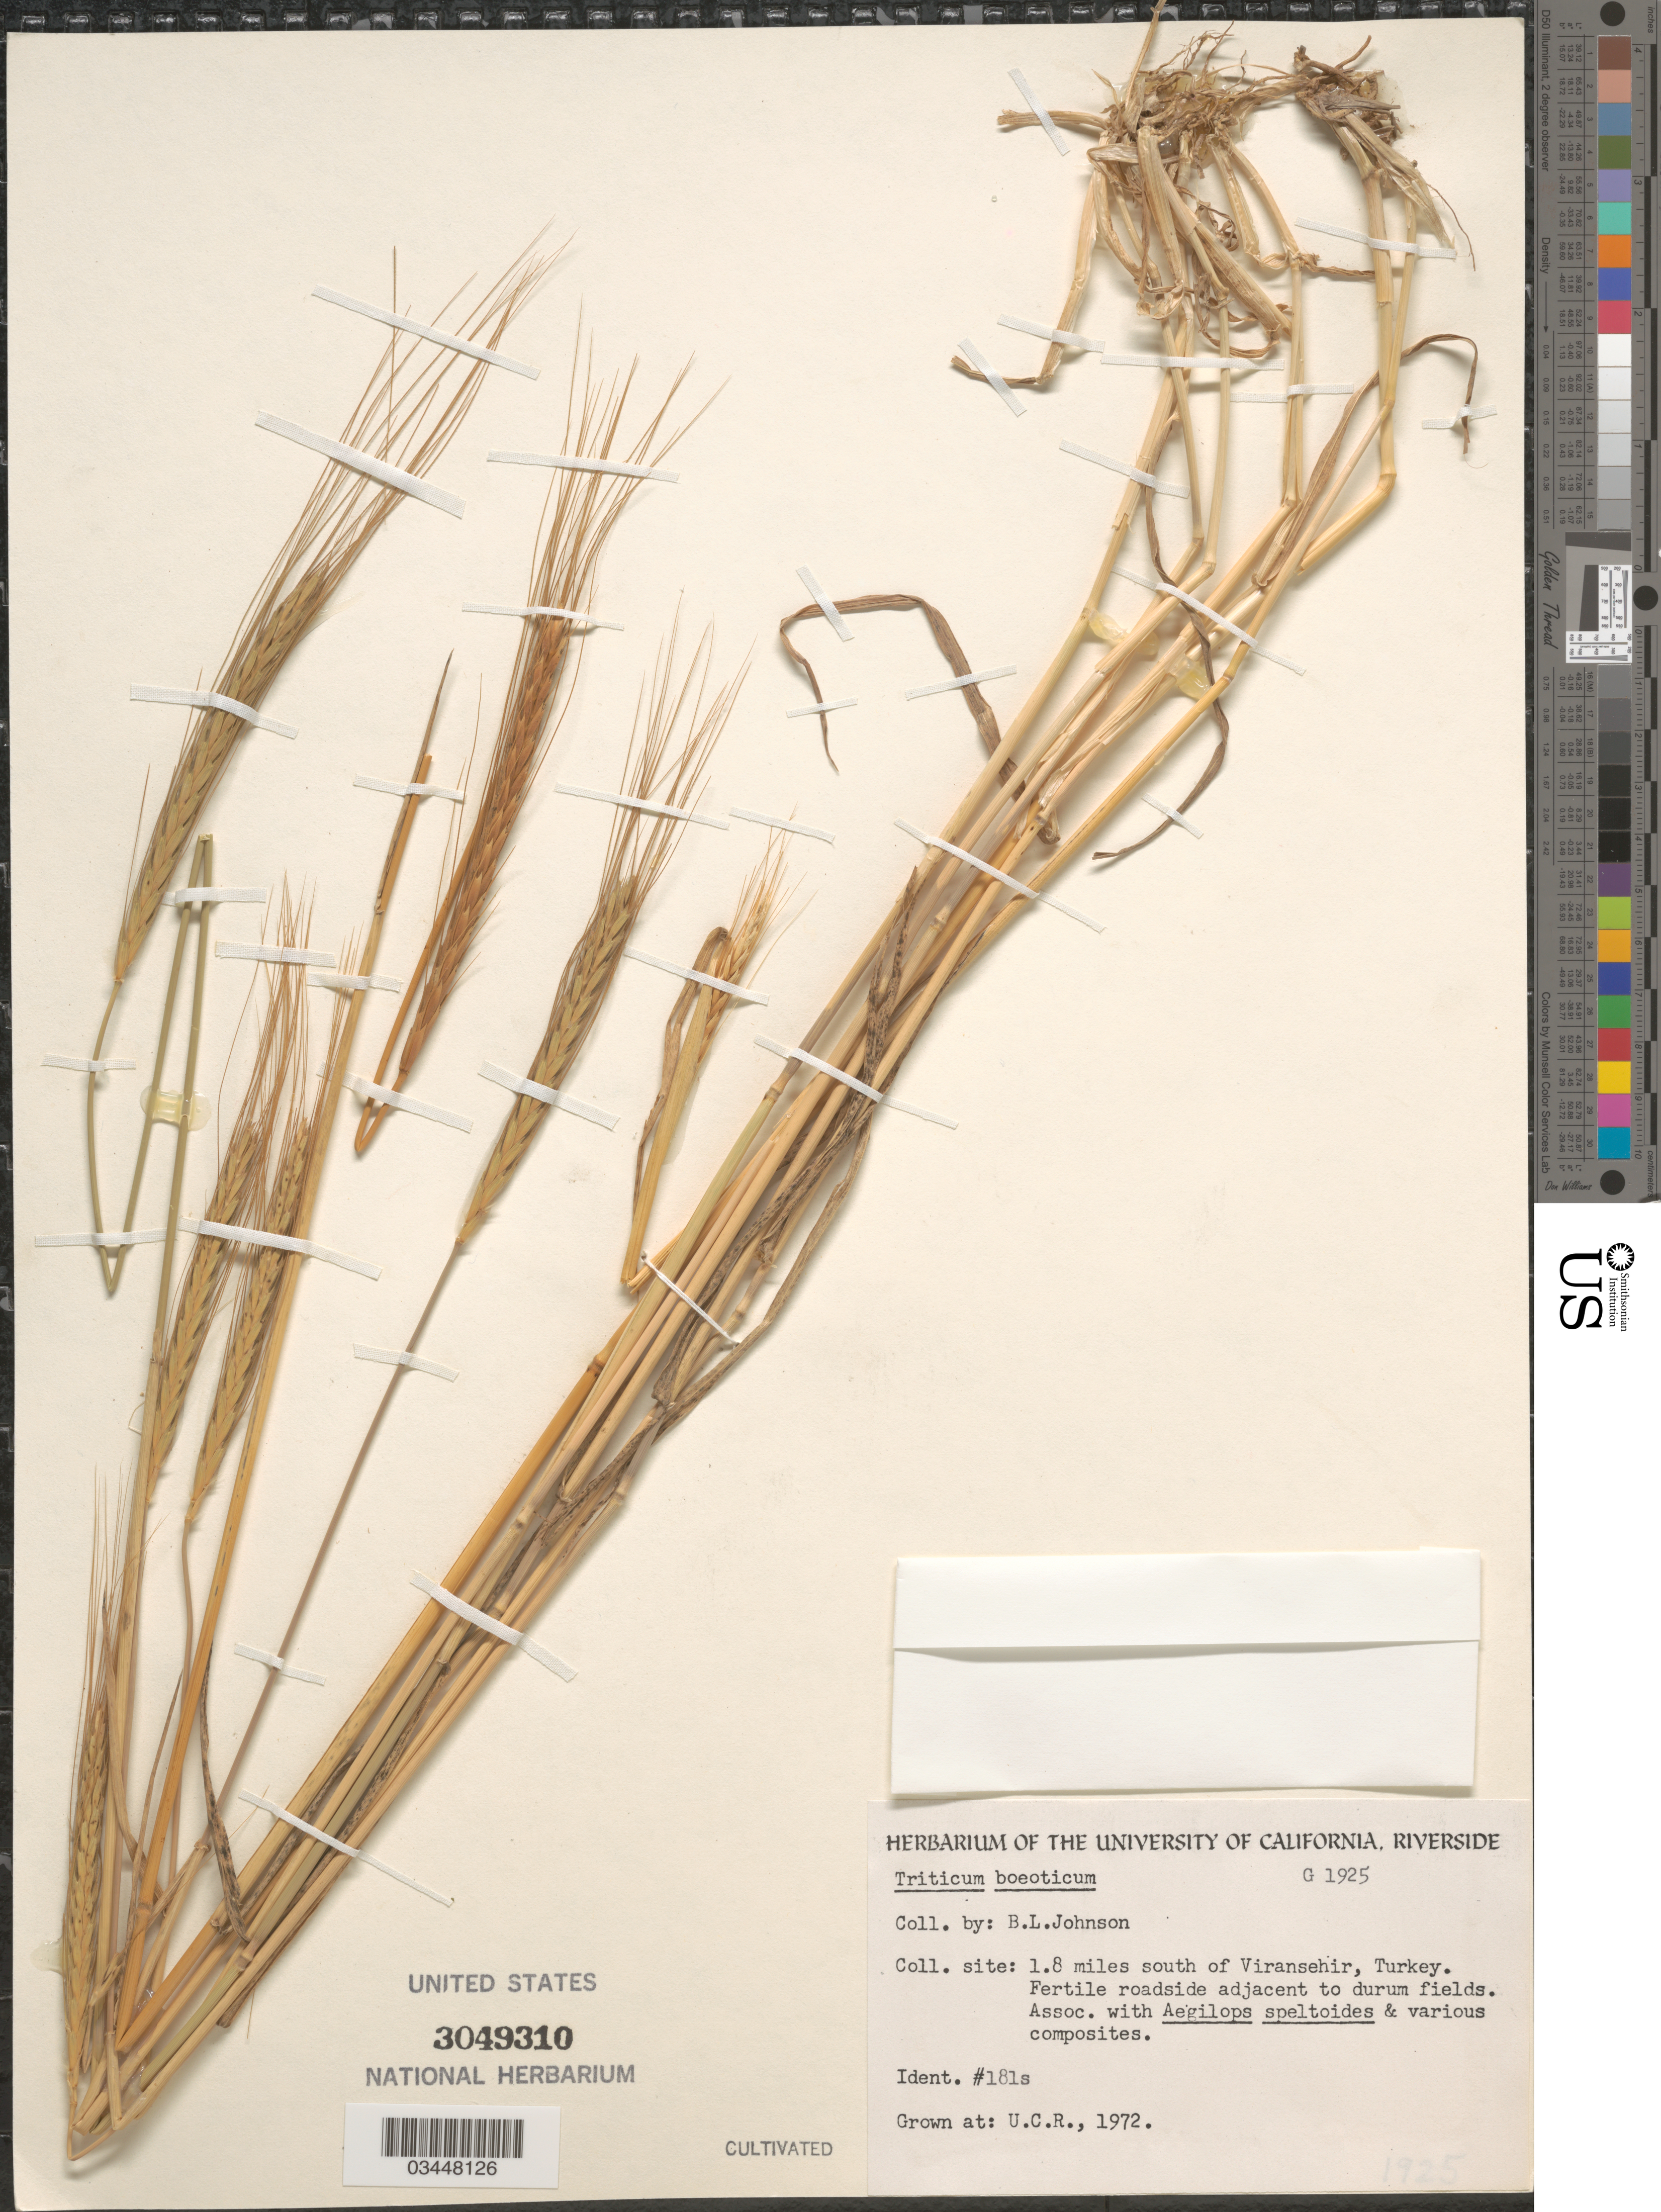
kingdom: Plantae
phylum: Tracheophyta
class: Liliopsida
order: Poales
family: Poaceae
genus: Triticum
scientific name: Triticum boeoticum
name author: Boiss.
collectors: ex herb. Univ. of California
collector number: G1925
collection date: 1972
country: United States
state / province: California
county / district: Riverside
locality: U.C.R.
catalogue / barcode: US 3049310